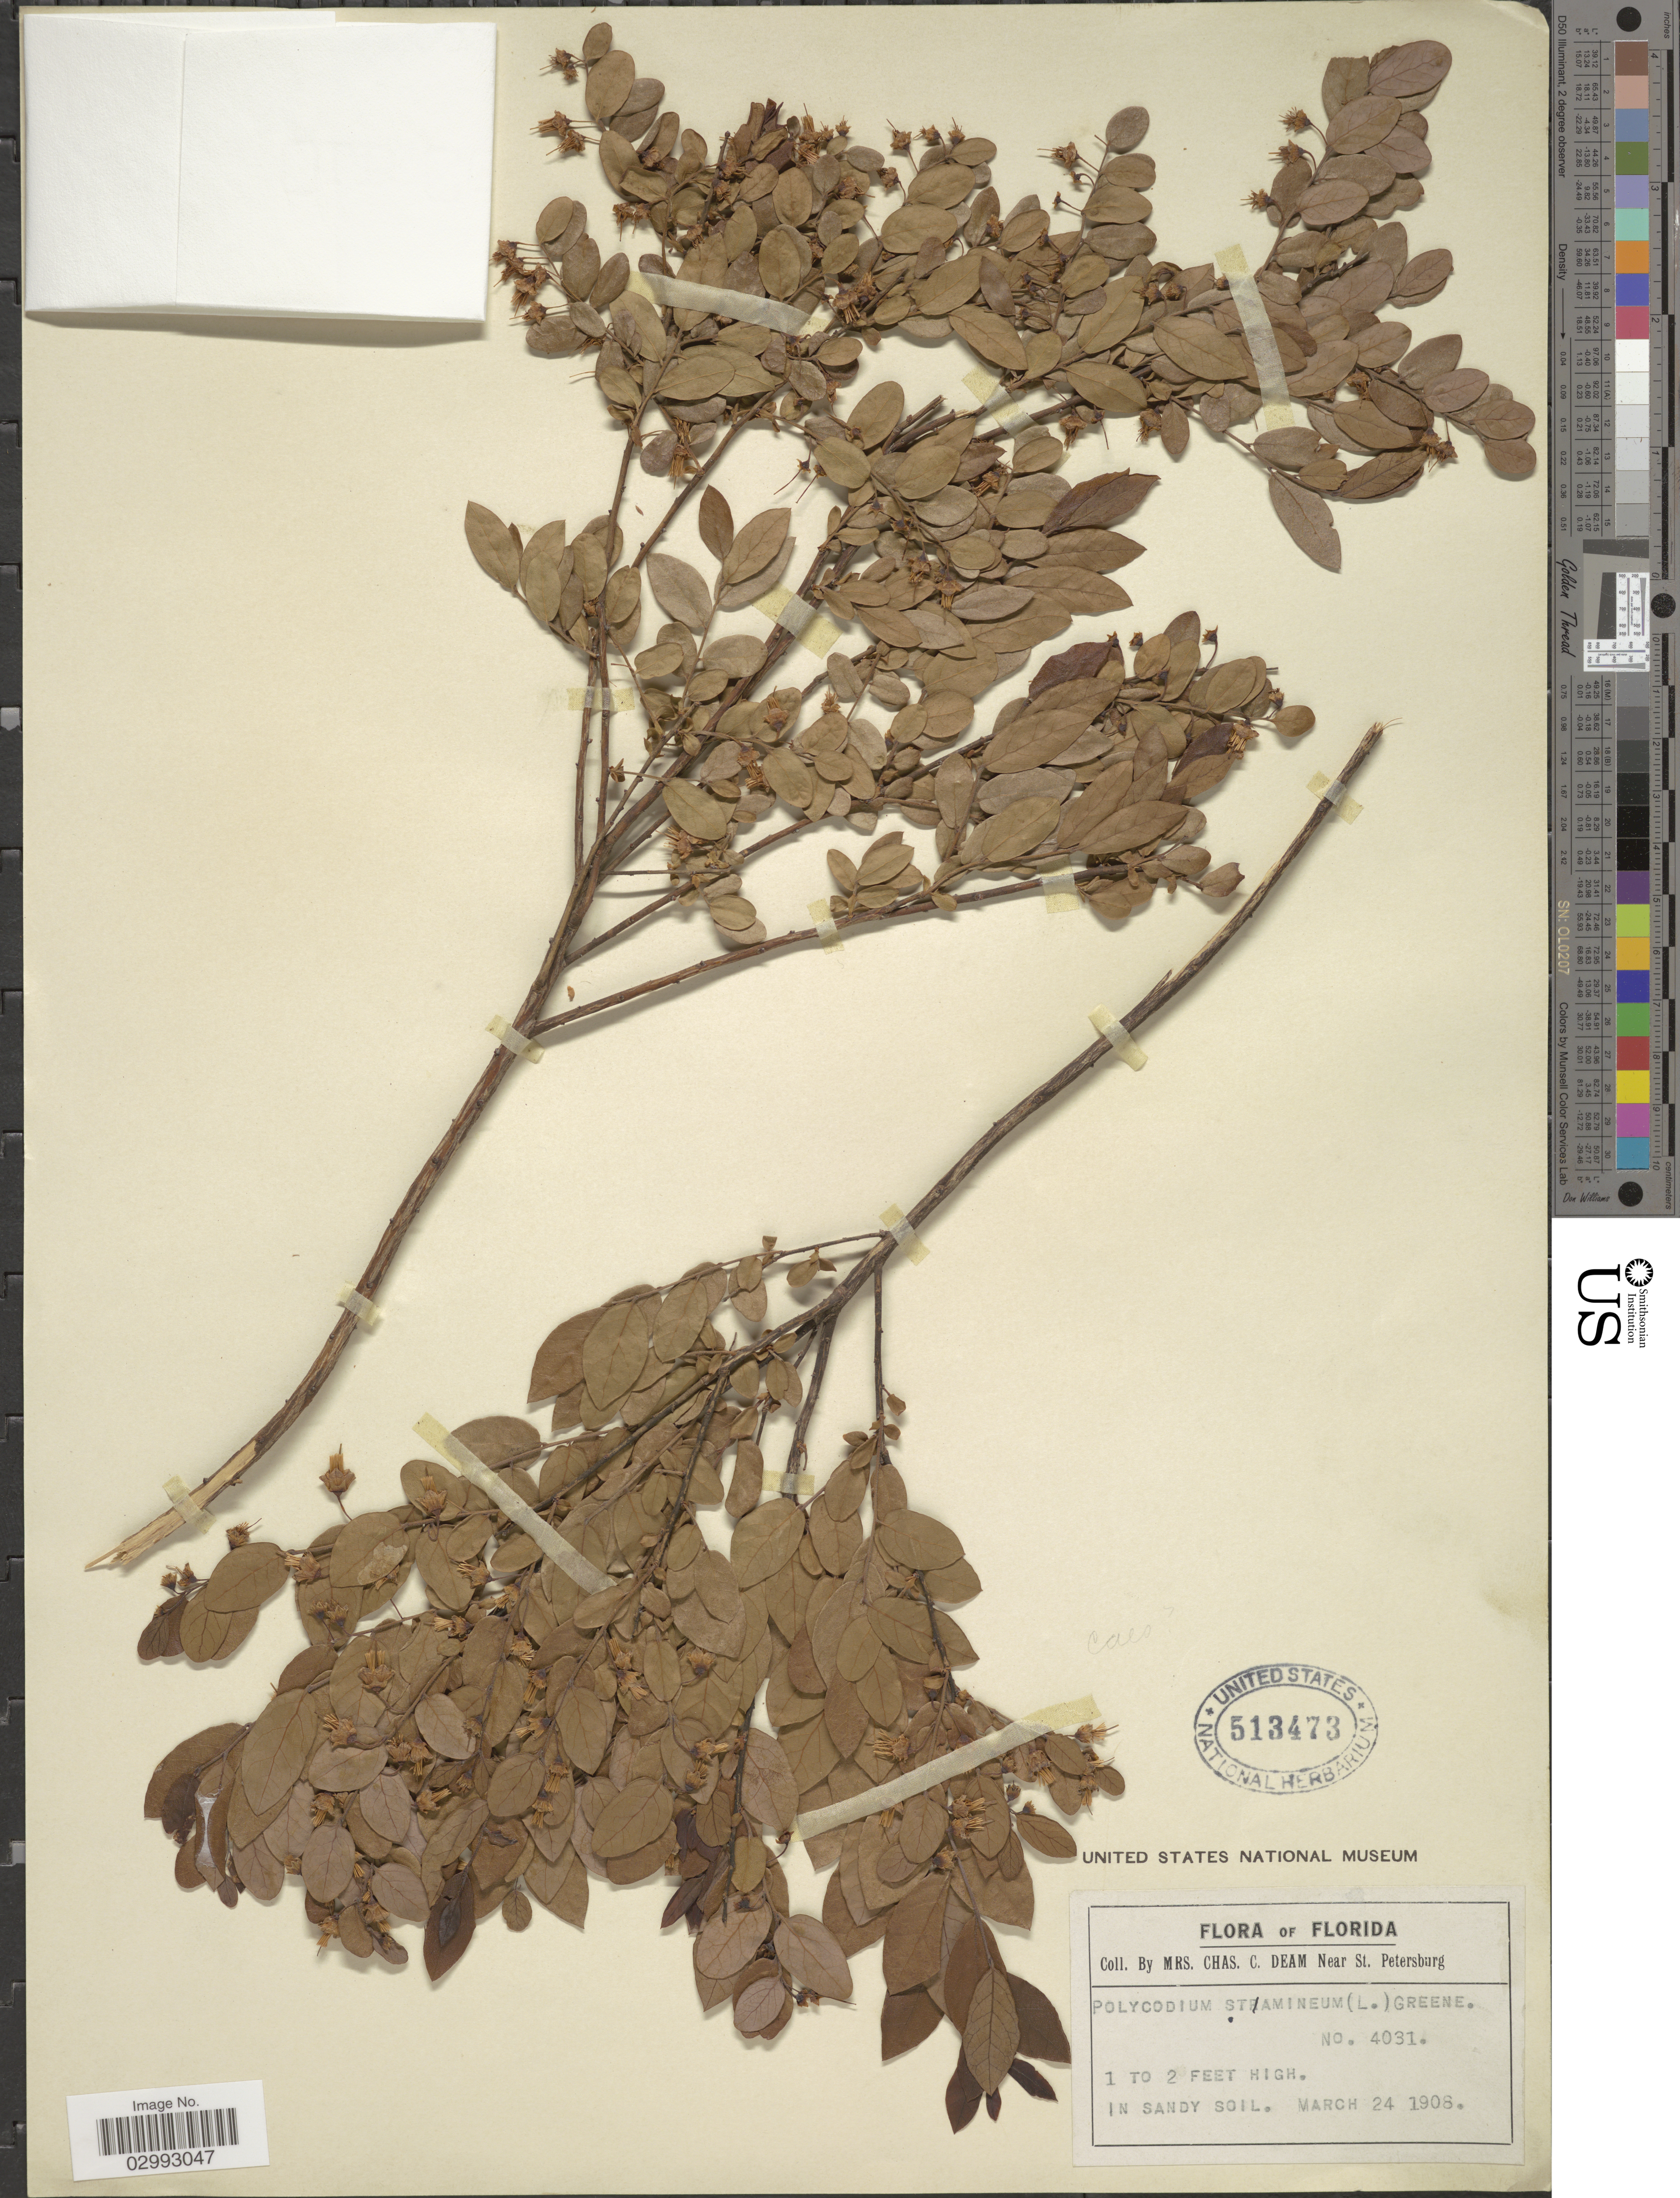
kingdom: Plantae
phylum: Tracheophyta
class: Magnoliopsida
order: Ericales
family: Ericaceae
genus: Polycodium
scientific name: Polycodium caesium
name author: (Greene) Greene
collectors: C. C. Deam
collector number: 4031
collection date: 1908-03-24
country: United States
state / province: Florida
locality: Near St. Petersburg.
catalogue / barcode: US 513473